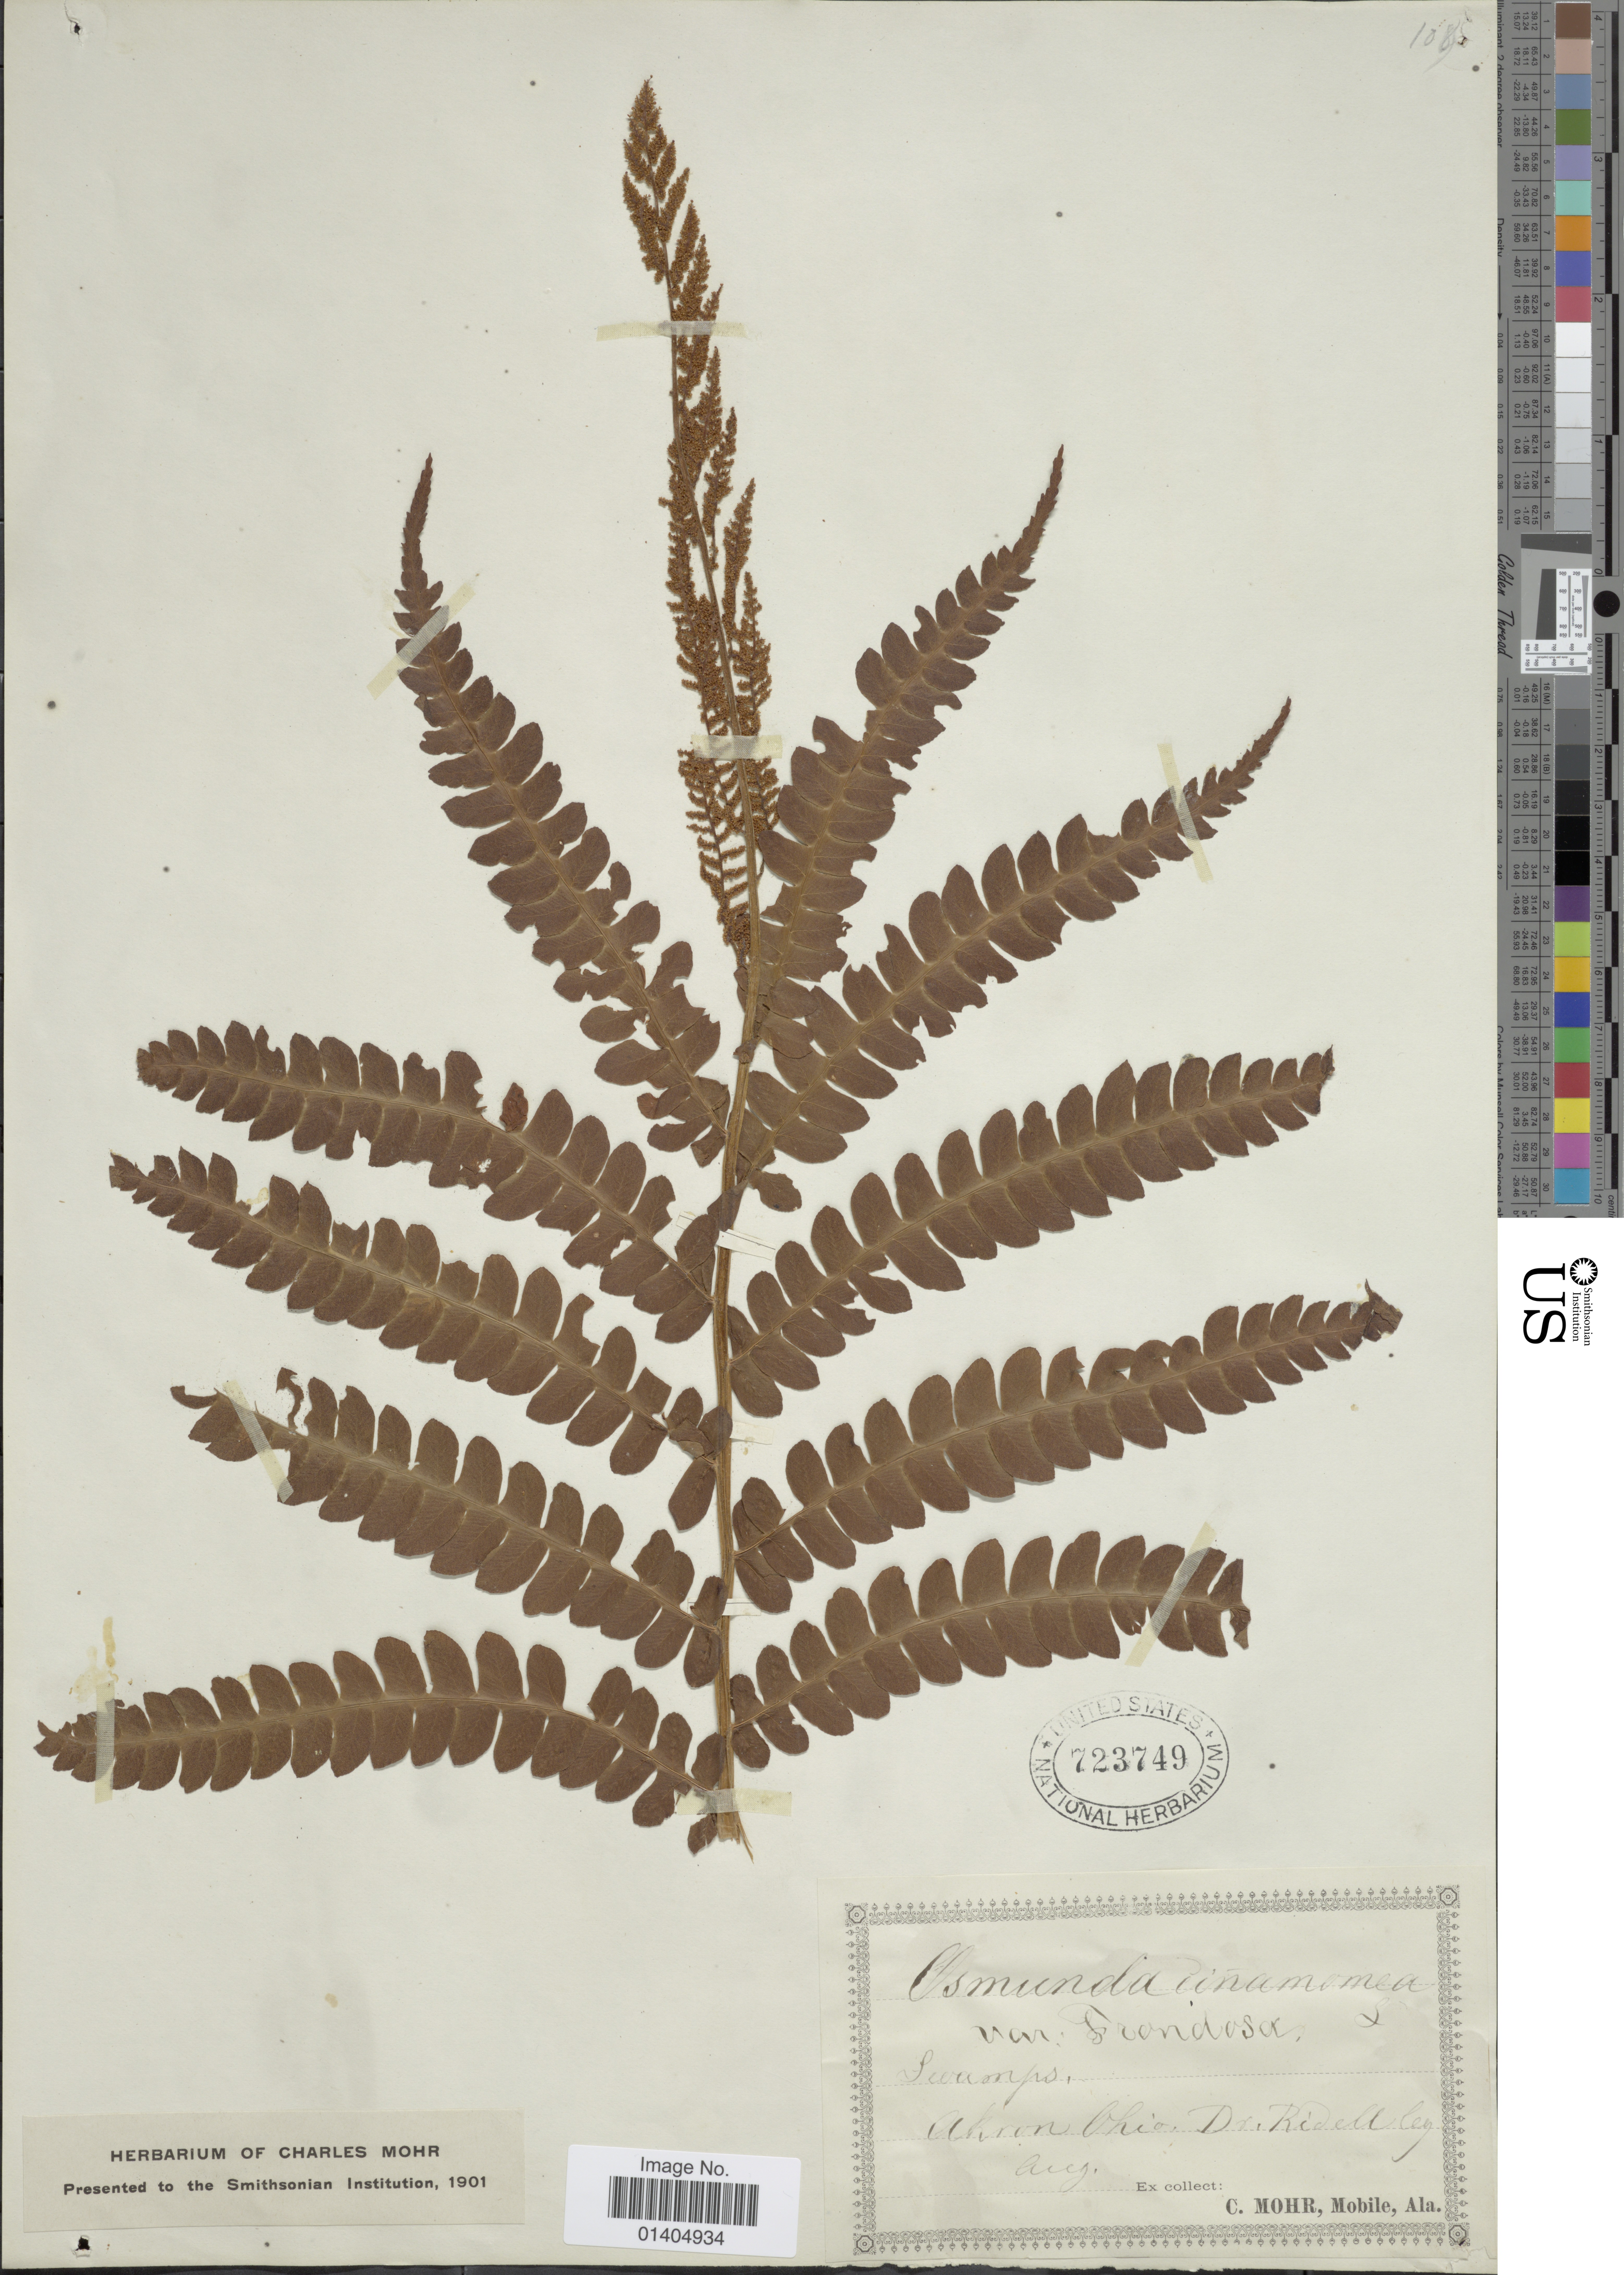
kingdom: Plantae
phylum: Tracheophyta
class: Polypodiopsida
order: Osmundales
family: Osmundaceae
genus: Osmundastrum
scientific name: Osmundastrum cinnamomeum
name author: (L.) C. Presl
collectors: -. Ridell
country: United States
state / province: Ohio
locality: Akron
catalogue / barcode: US 723749